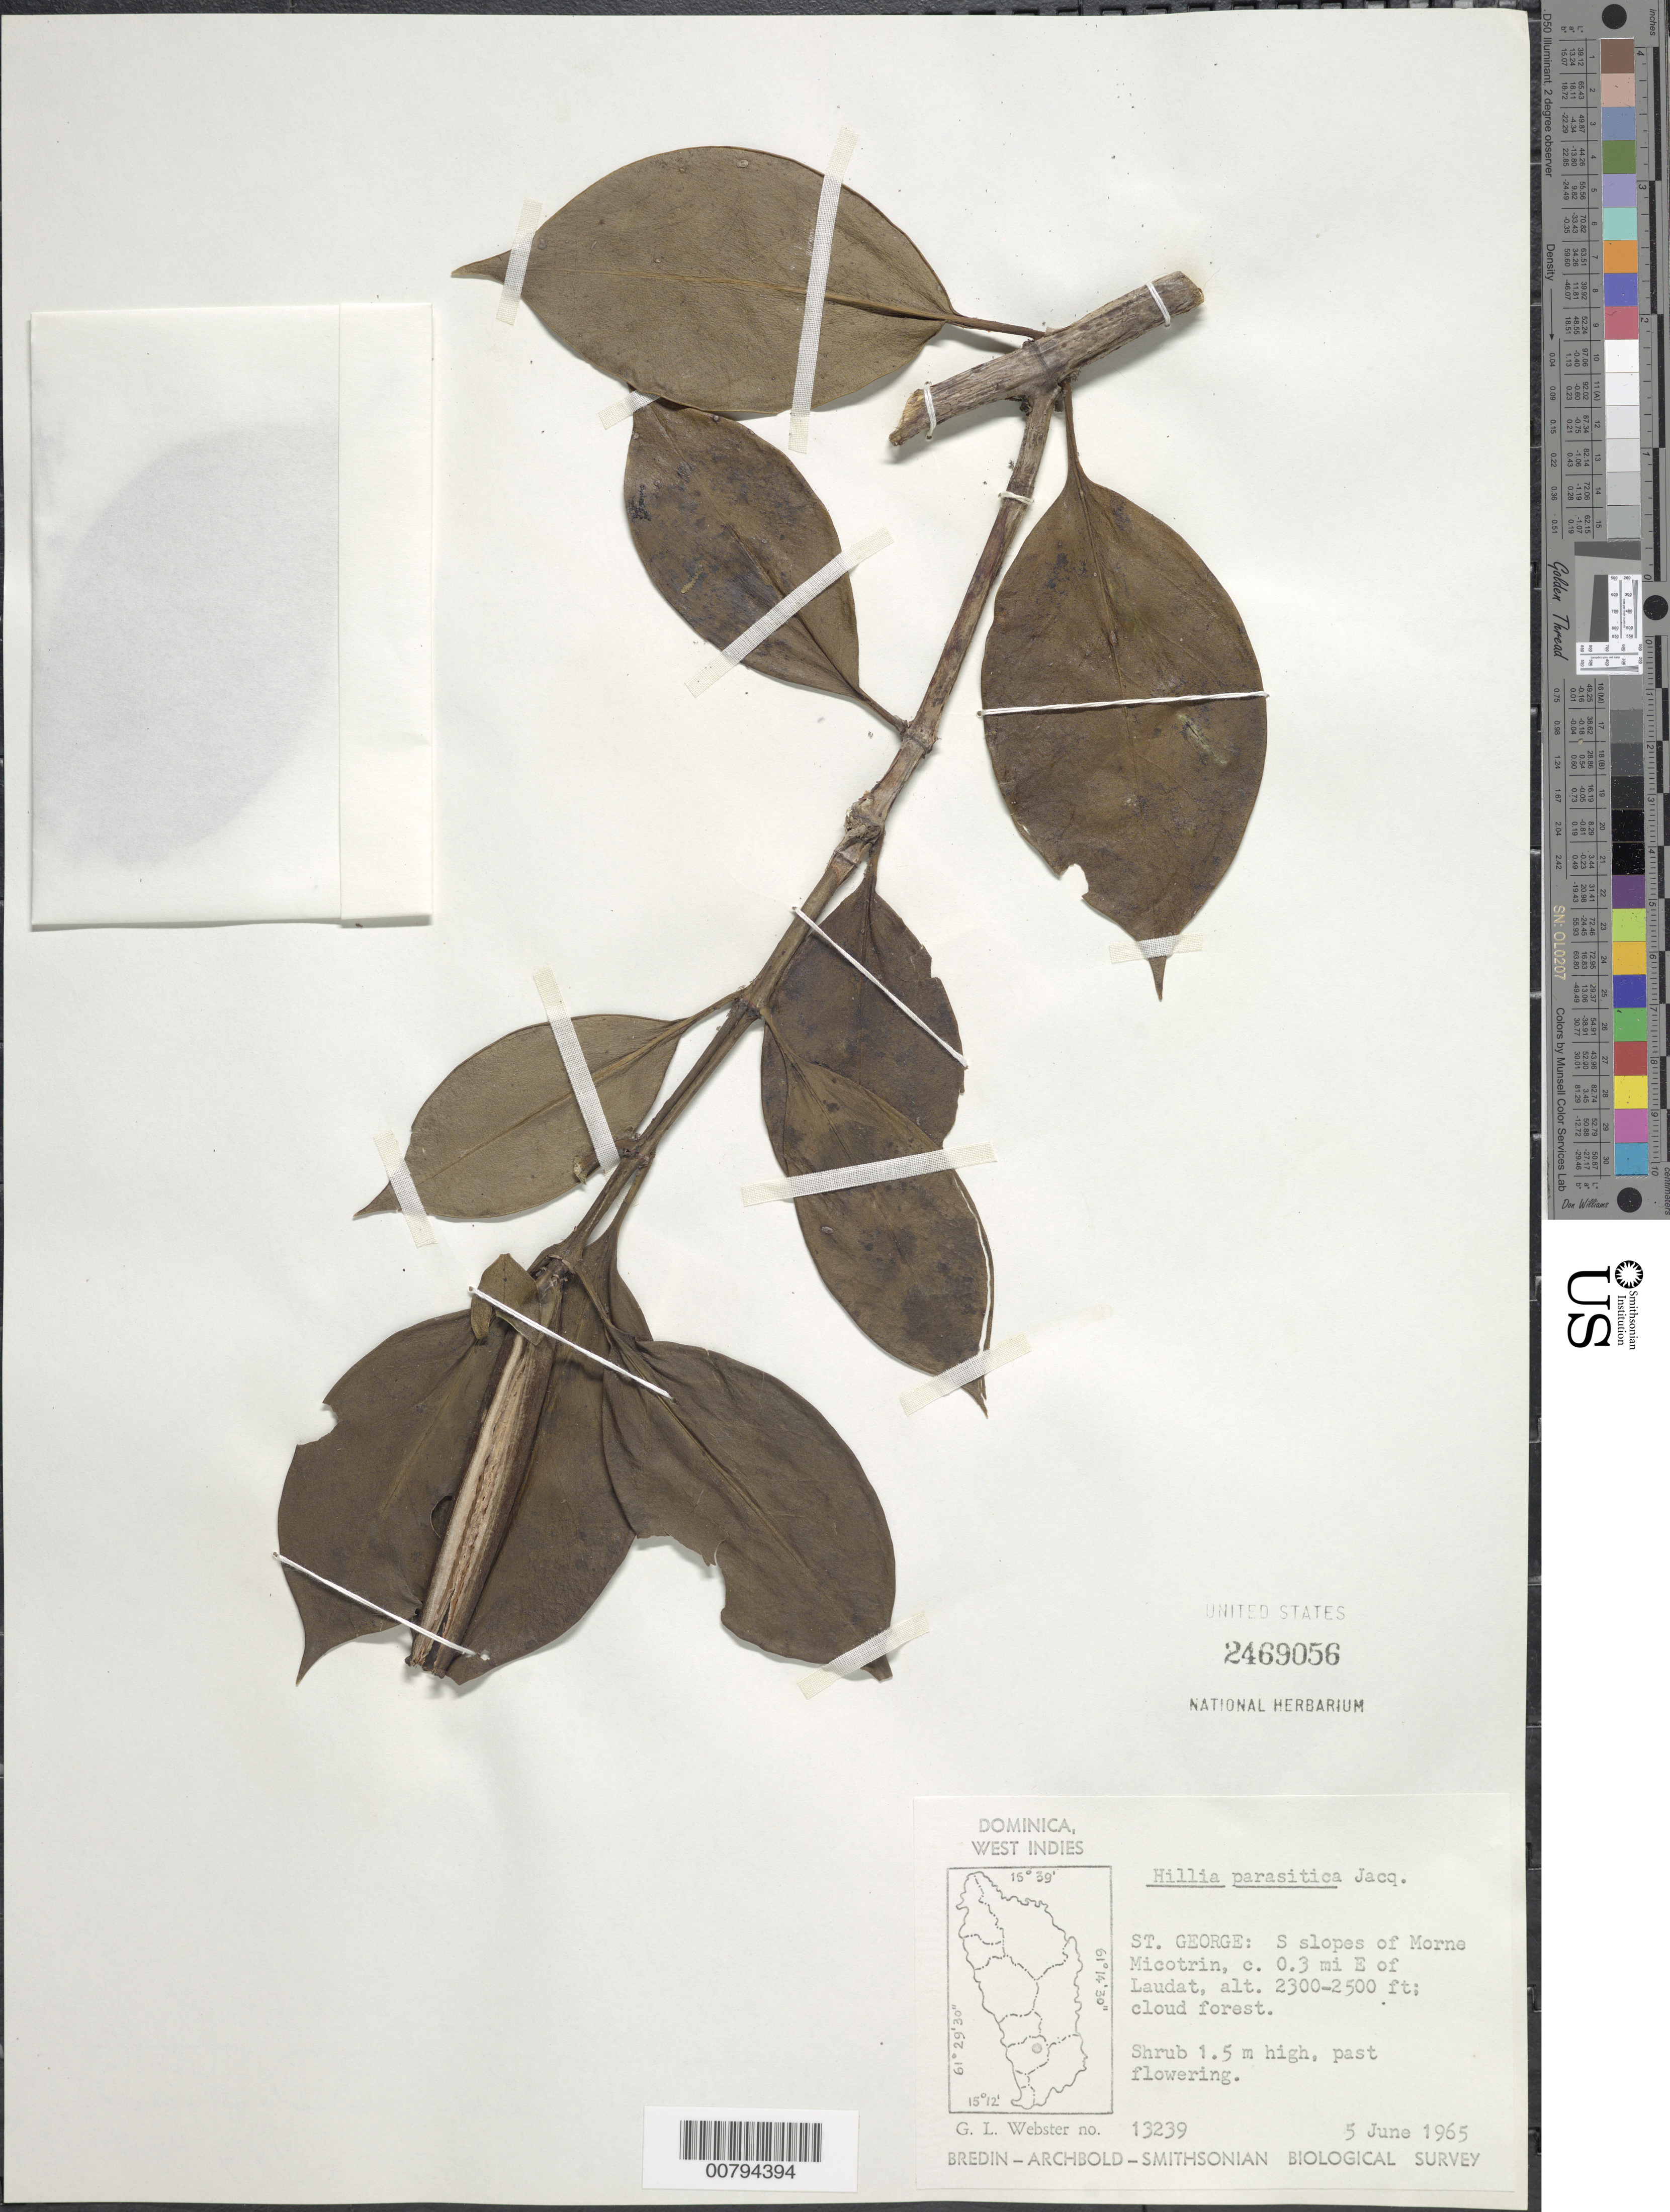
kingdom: Plantae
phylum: Tracheophyta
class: Magnoliopsida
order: Gentianales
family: Rubiaceae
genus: Hillia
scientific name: Hillia parasitica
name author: Jacq.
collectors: G. L. Webster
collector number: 13239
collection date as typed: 05 Jun 1965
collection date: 1965-06-05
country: Dominica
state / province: St. George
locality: S slopes of Morne Micotrin, c. 0.3 mi. E of Laudat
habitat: Cloud forest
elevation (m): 701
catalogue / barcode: US 2469056